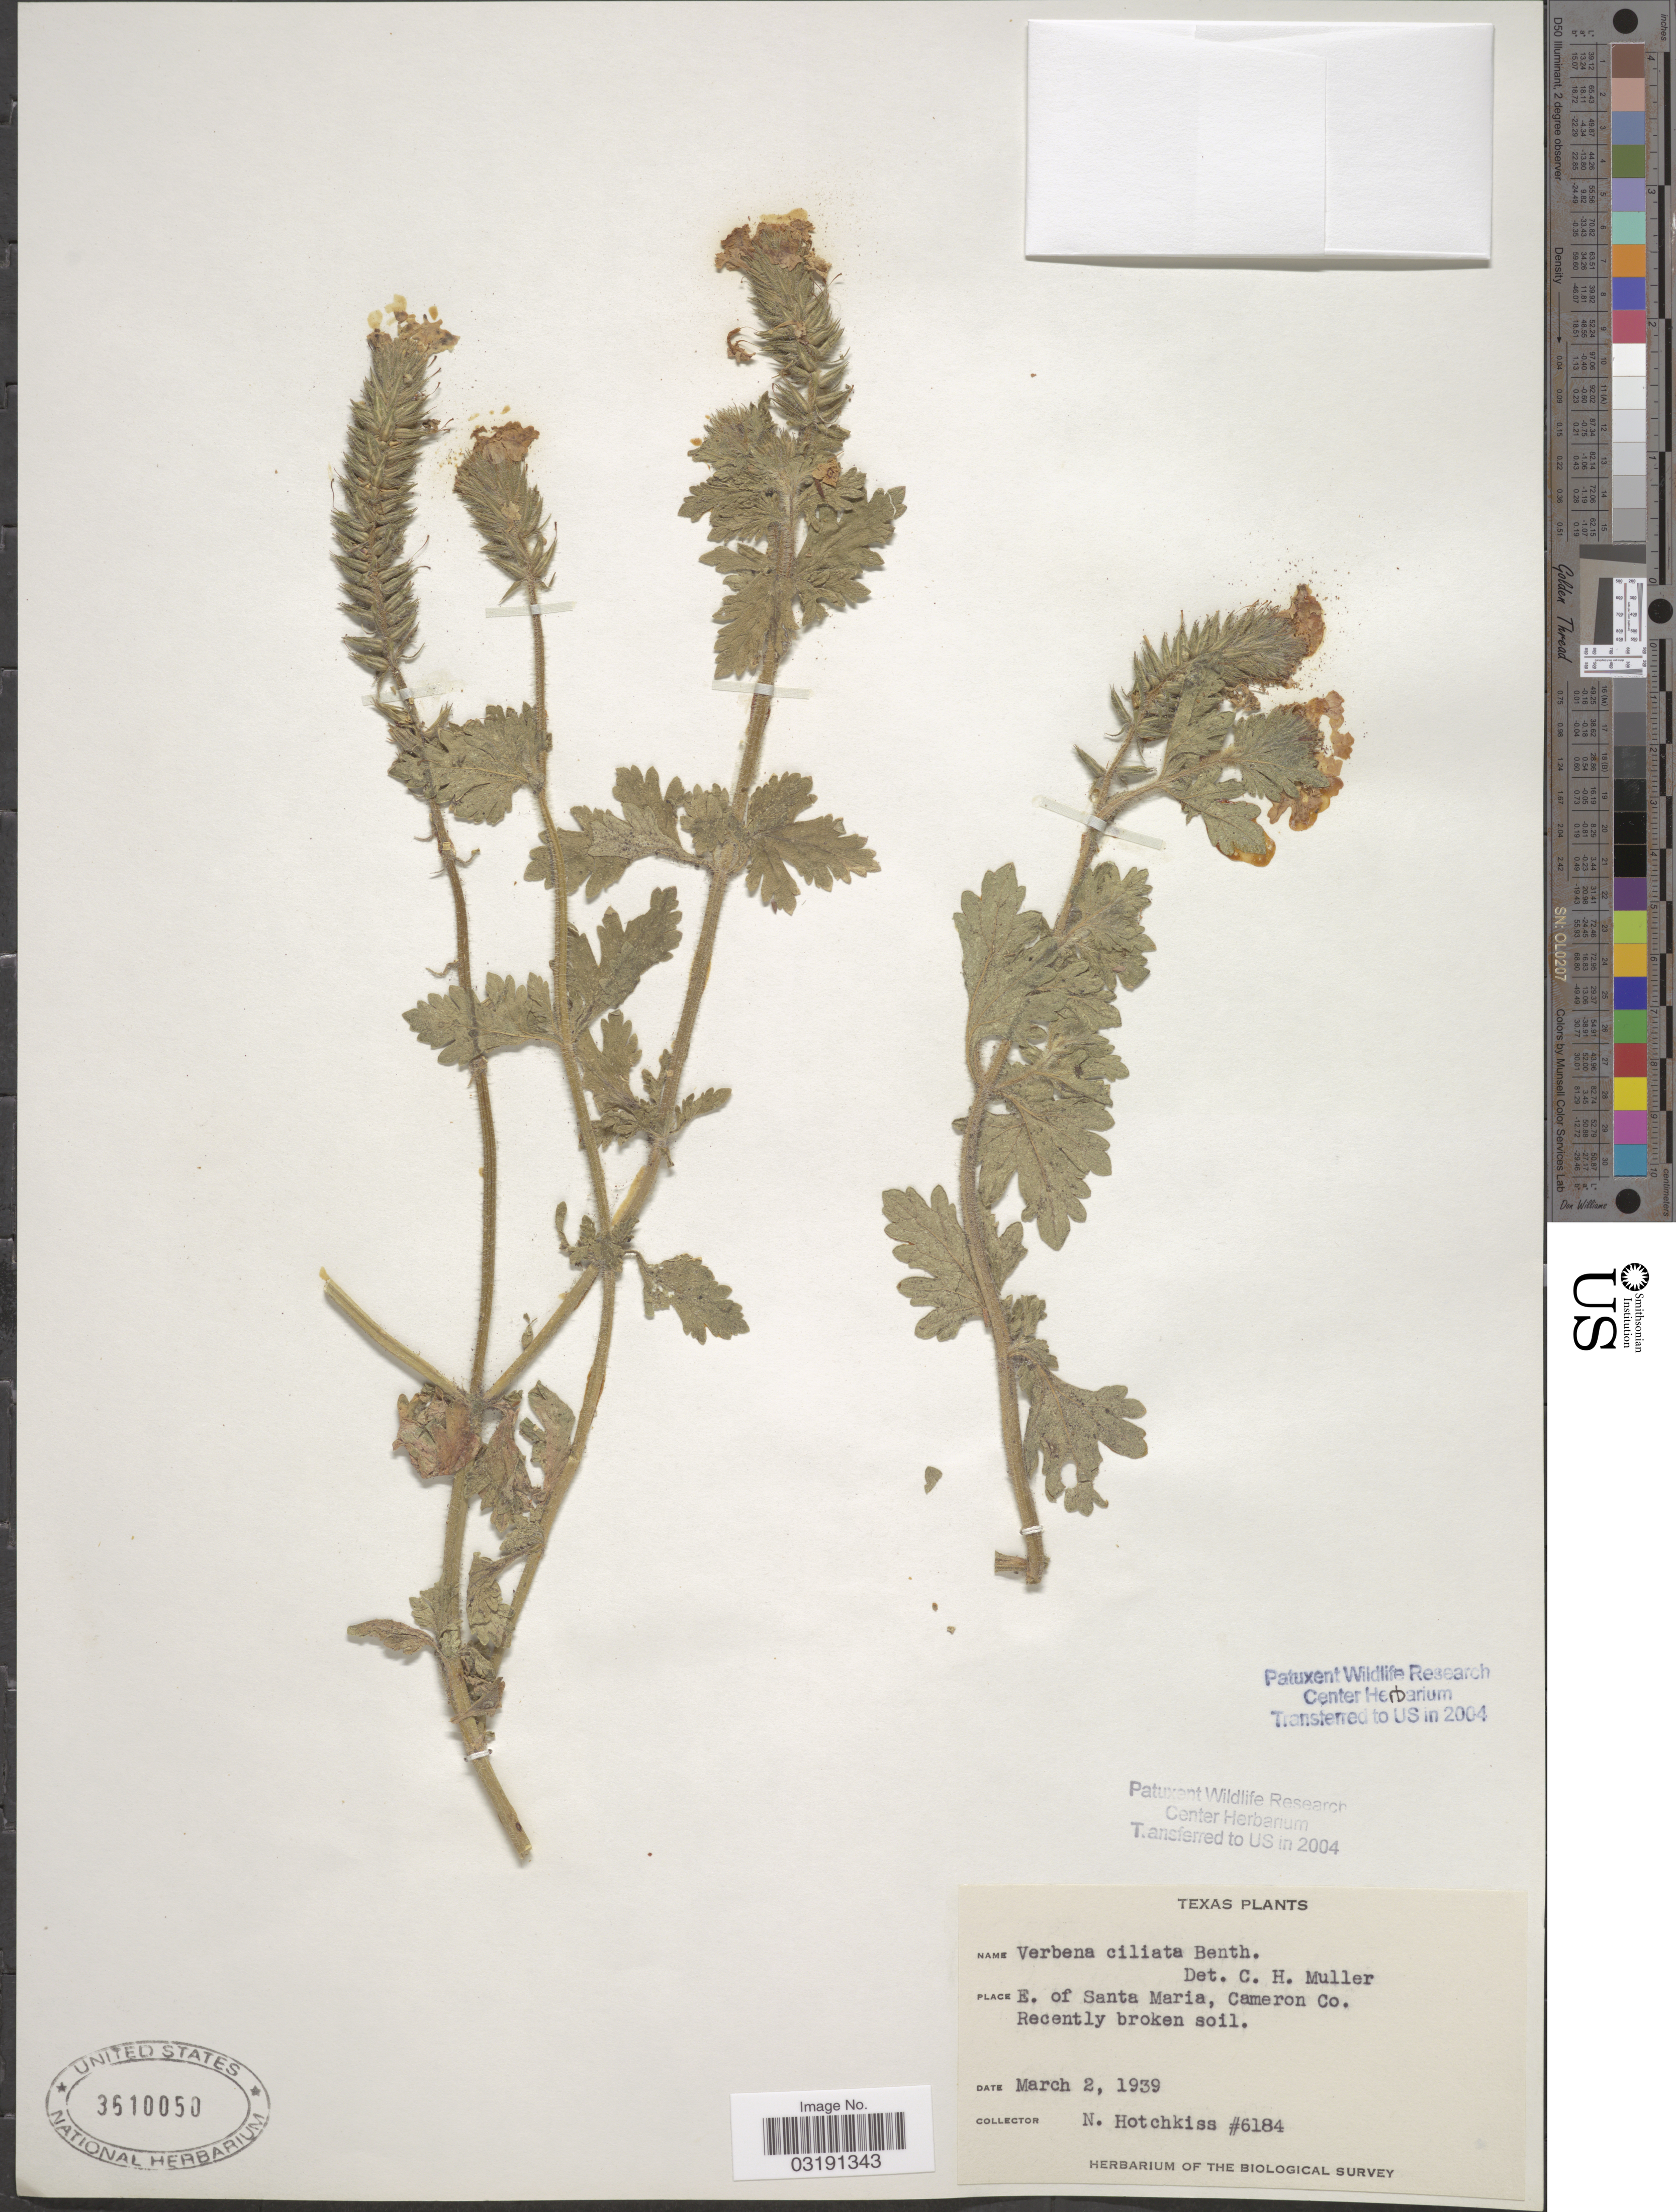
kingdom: Plantae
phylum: Tracheophyta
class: Magnoliopsida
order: Lamiales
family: Verbenaceae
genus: Verbena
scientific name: Verbena ciliata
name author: Benth.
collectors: N. Hotchkiss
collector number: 6184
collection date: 1939-03-02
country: United States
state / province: Texas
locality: E. of Santa Maria, Cameron Co.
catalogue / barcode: US 3610050